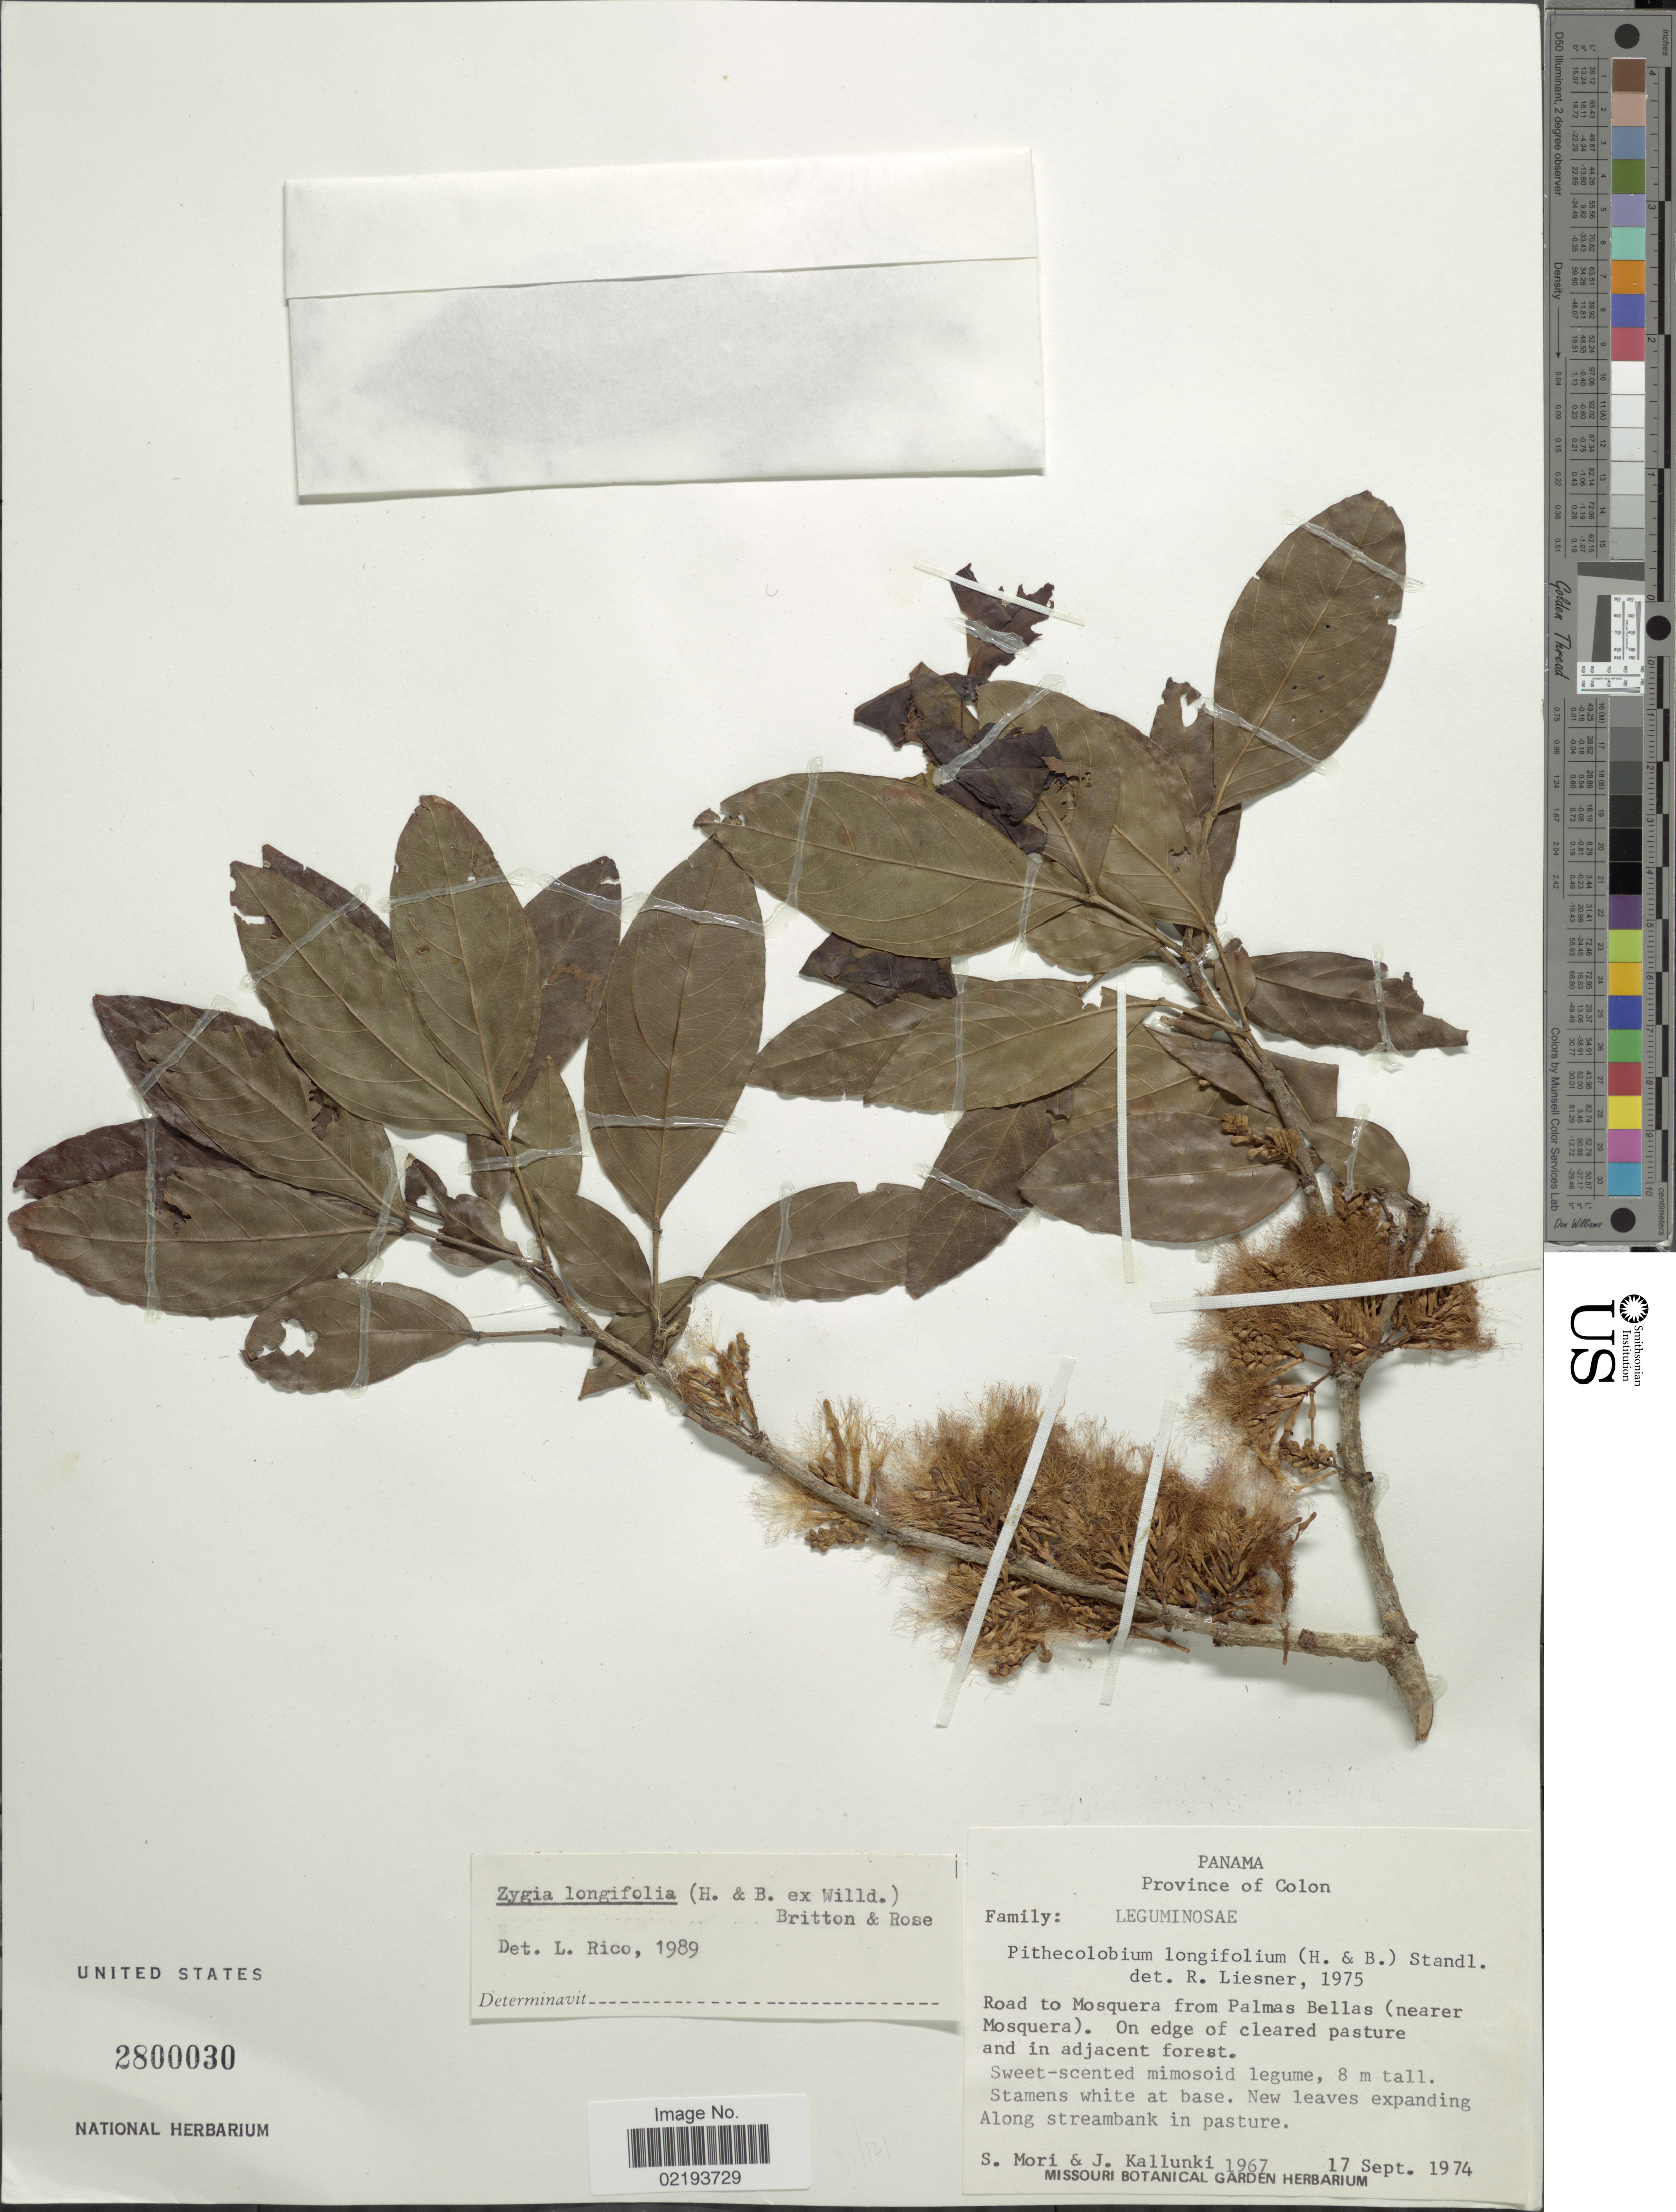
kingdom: Plantae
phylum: Tracheophyta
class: Magnoliopsida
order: Fabales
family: Fabaceae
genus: Zygia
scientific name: Zygia longifolia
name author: (Willd.) Britton & Rose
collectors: S. Mori & J. Kallunki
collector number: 1967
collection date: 1974-09-17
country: Panama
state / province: Colón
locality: Road to Mosquera from Palmas Bellas (nearer Mosquera). On edge of cleared pasture and in adjacent forest. along streambank in pasture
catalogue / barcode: US 2800030